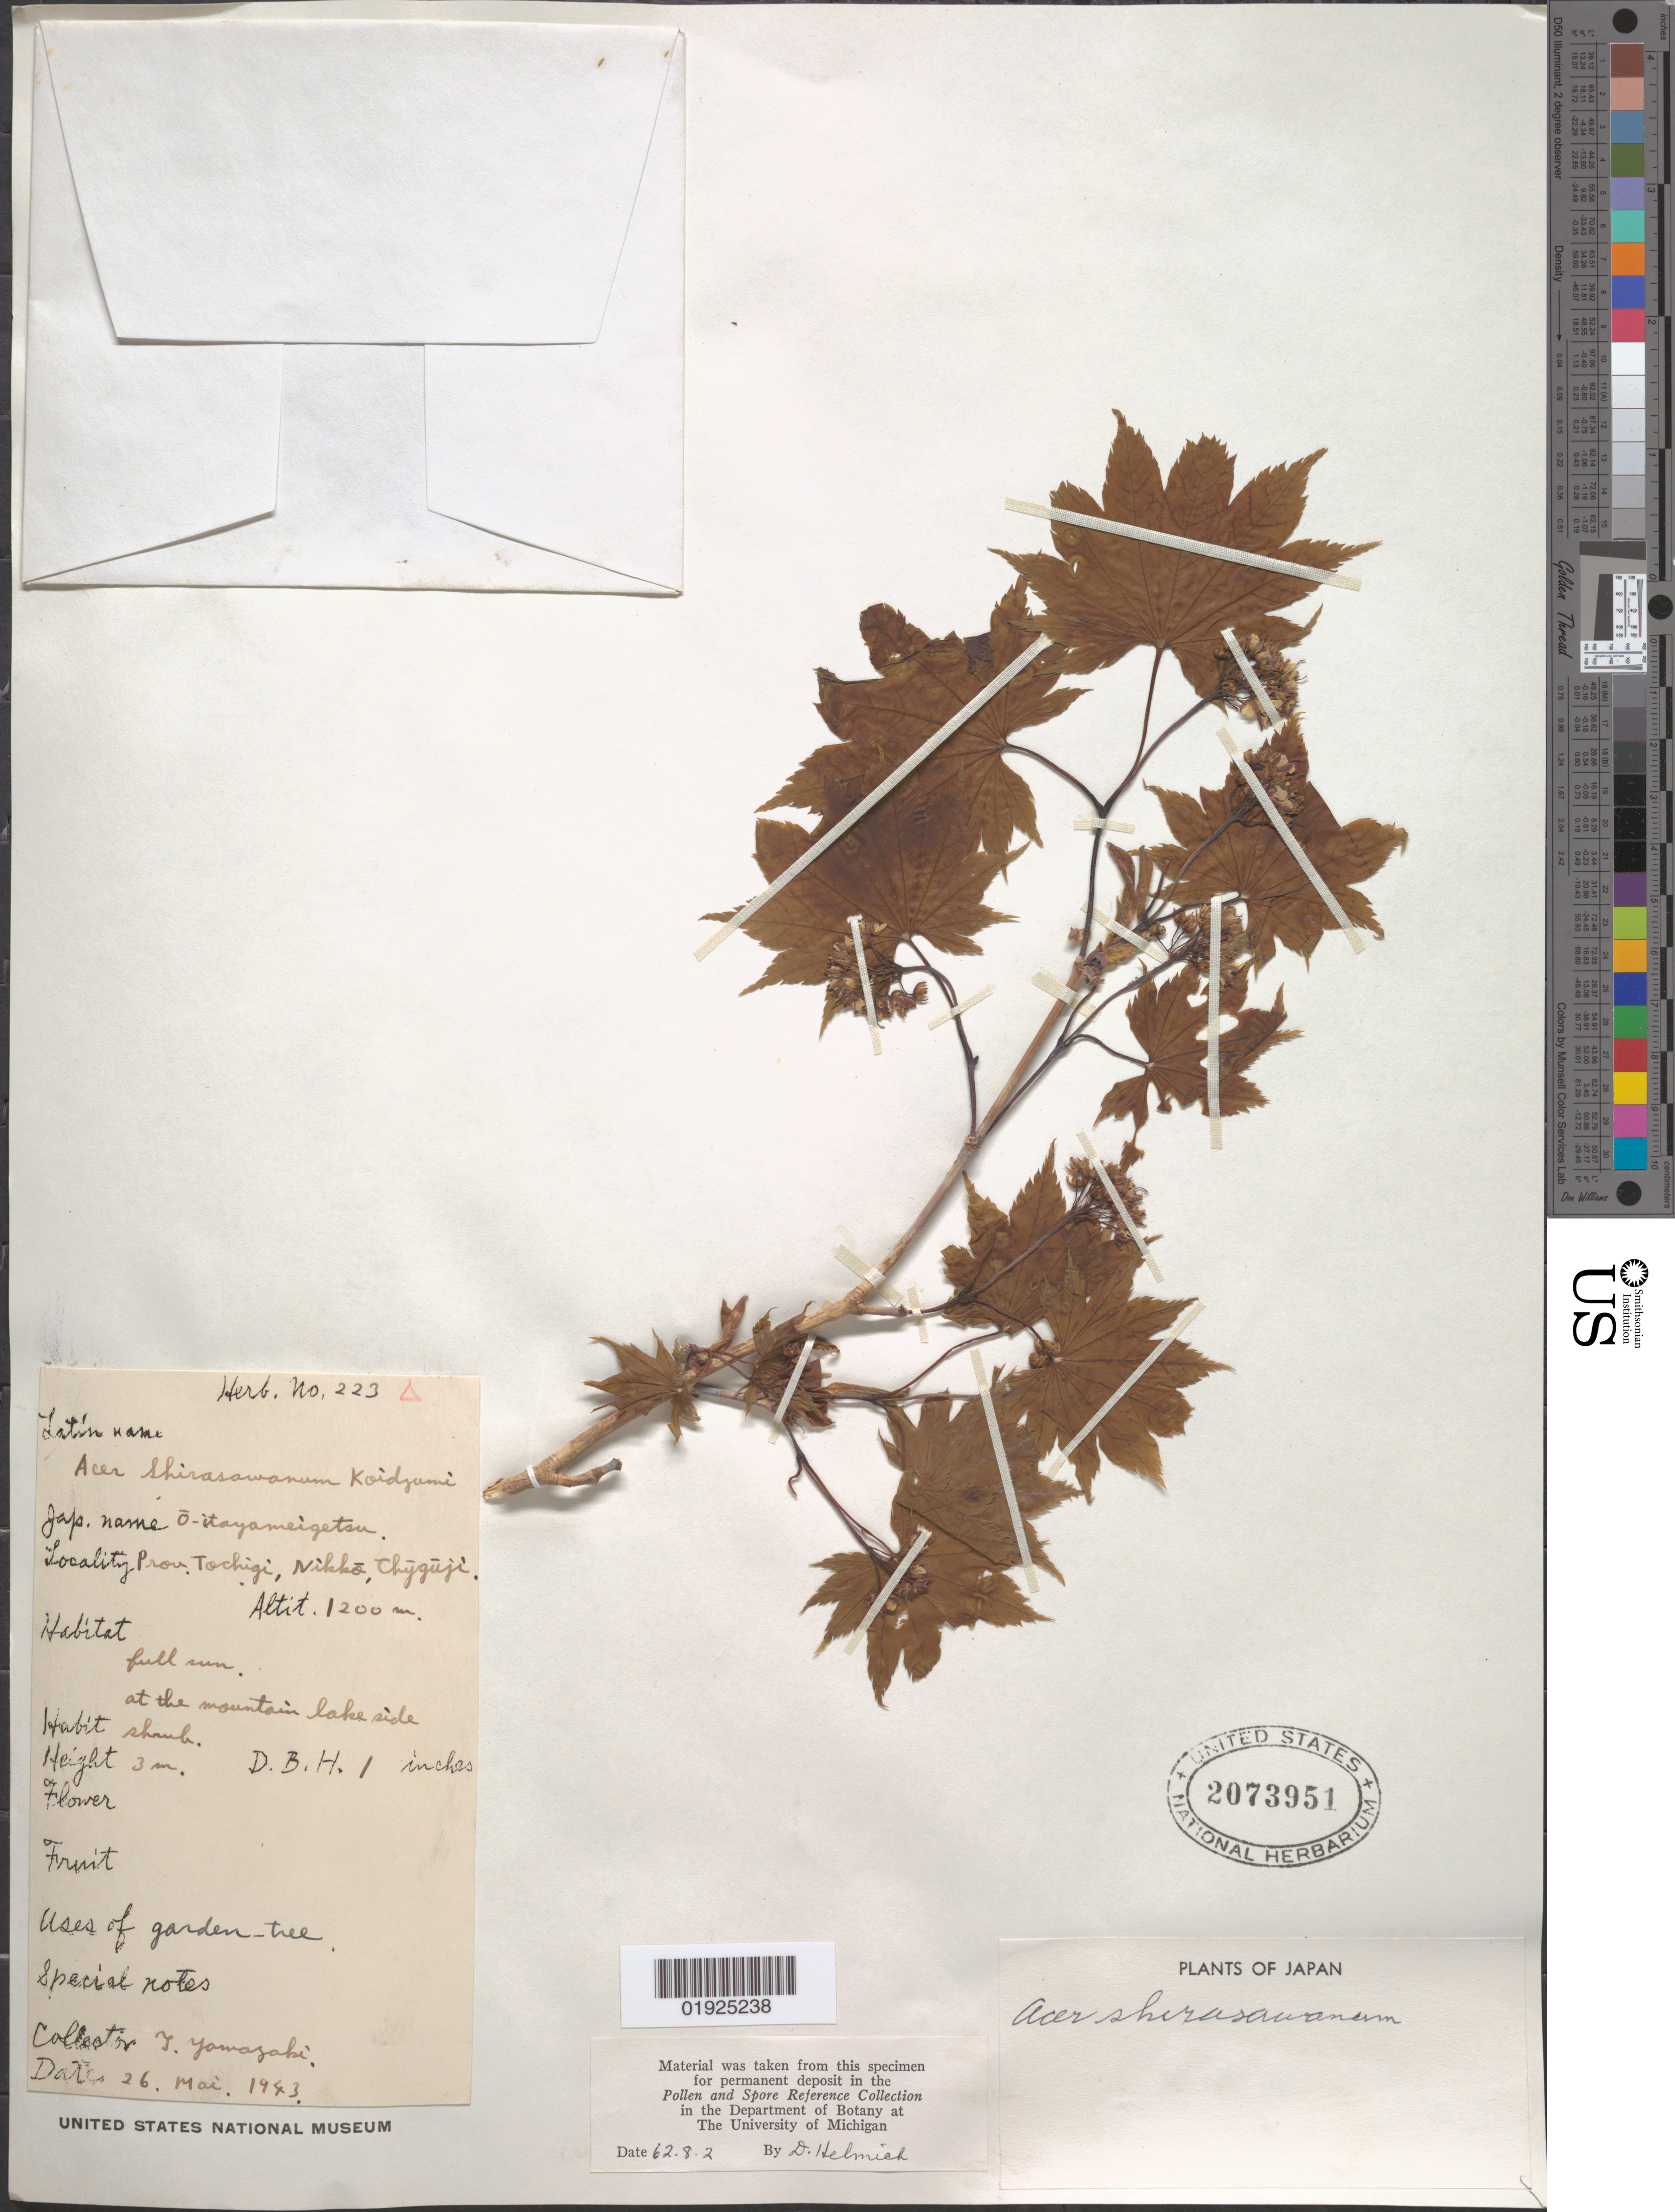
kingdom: Plantae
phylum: Tracheophyta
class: Magnoliopsida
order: Sapindales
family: Sapindaceae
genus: Acer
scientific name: Acer shirasawanum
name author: Koidz.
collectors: T. Yamazaki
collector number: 223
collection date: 1943-05-26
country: Japan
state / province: Totigi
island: Honshu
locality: Nikkō, Chyguji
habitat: Full sun, at the mountain lakeside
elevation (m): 1200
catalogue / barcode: US 2073951